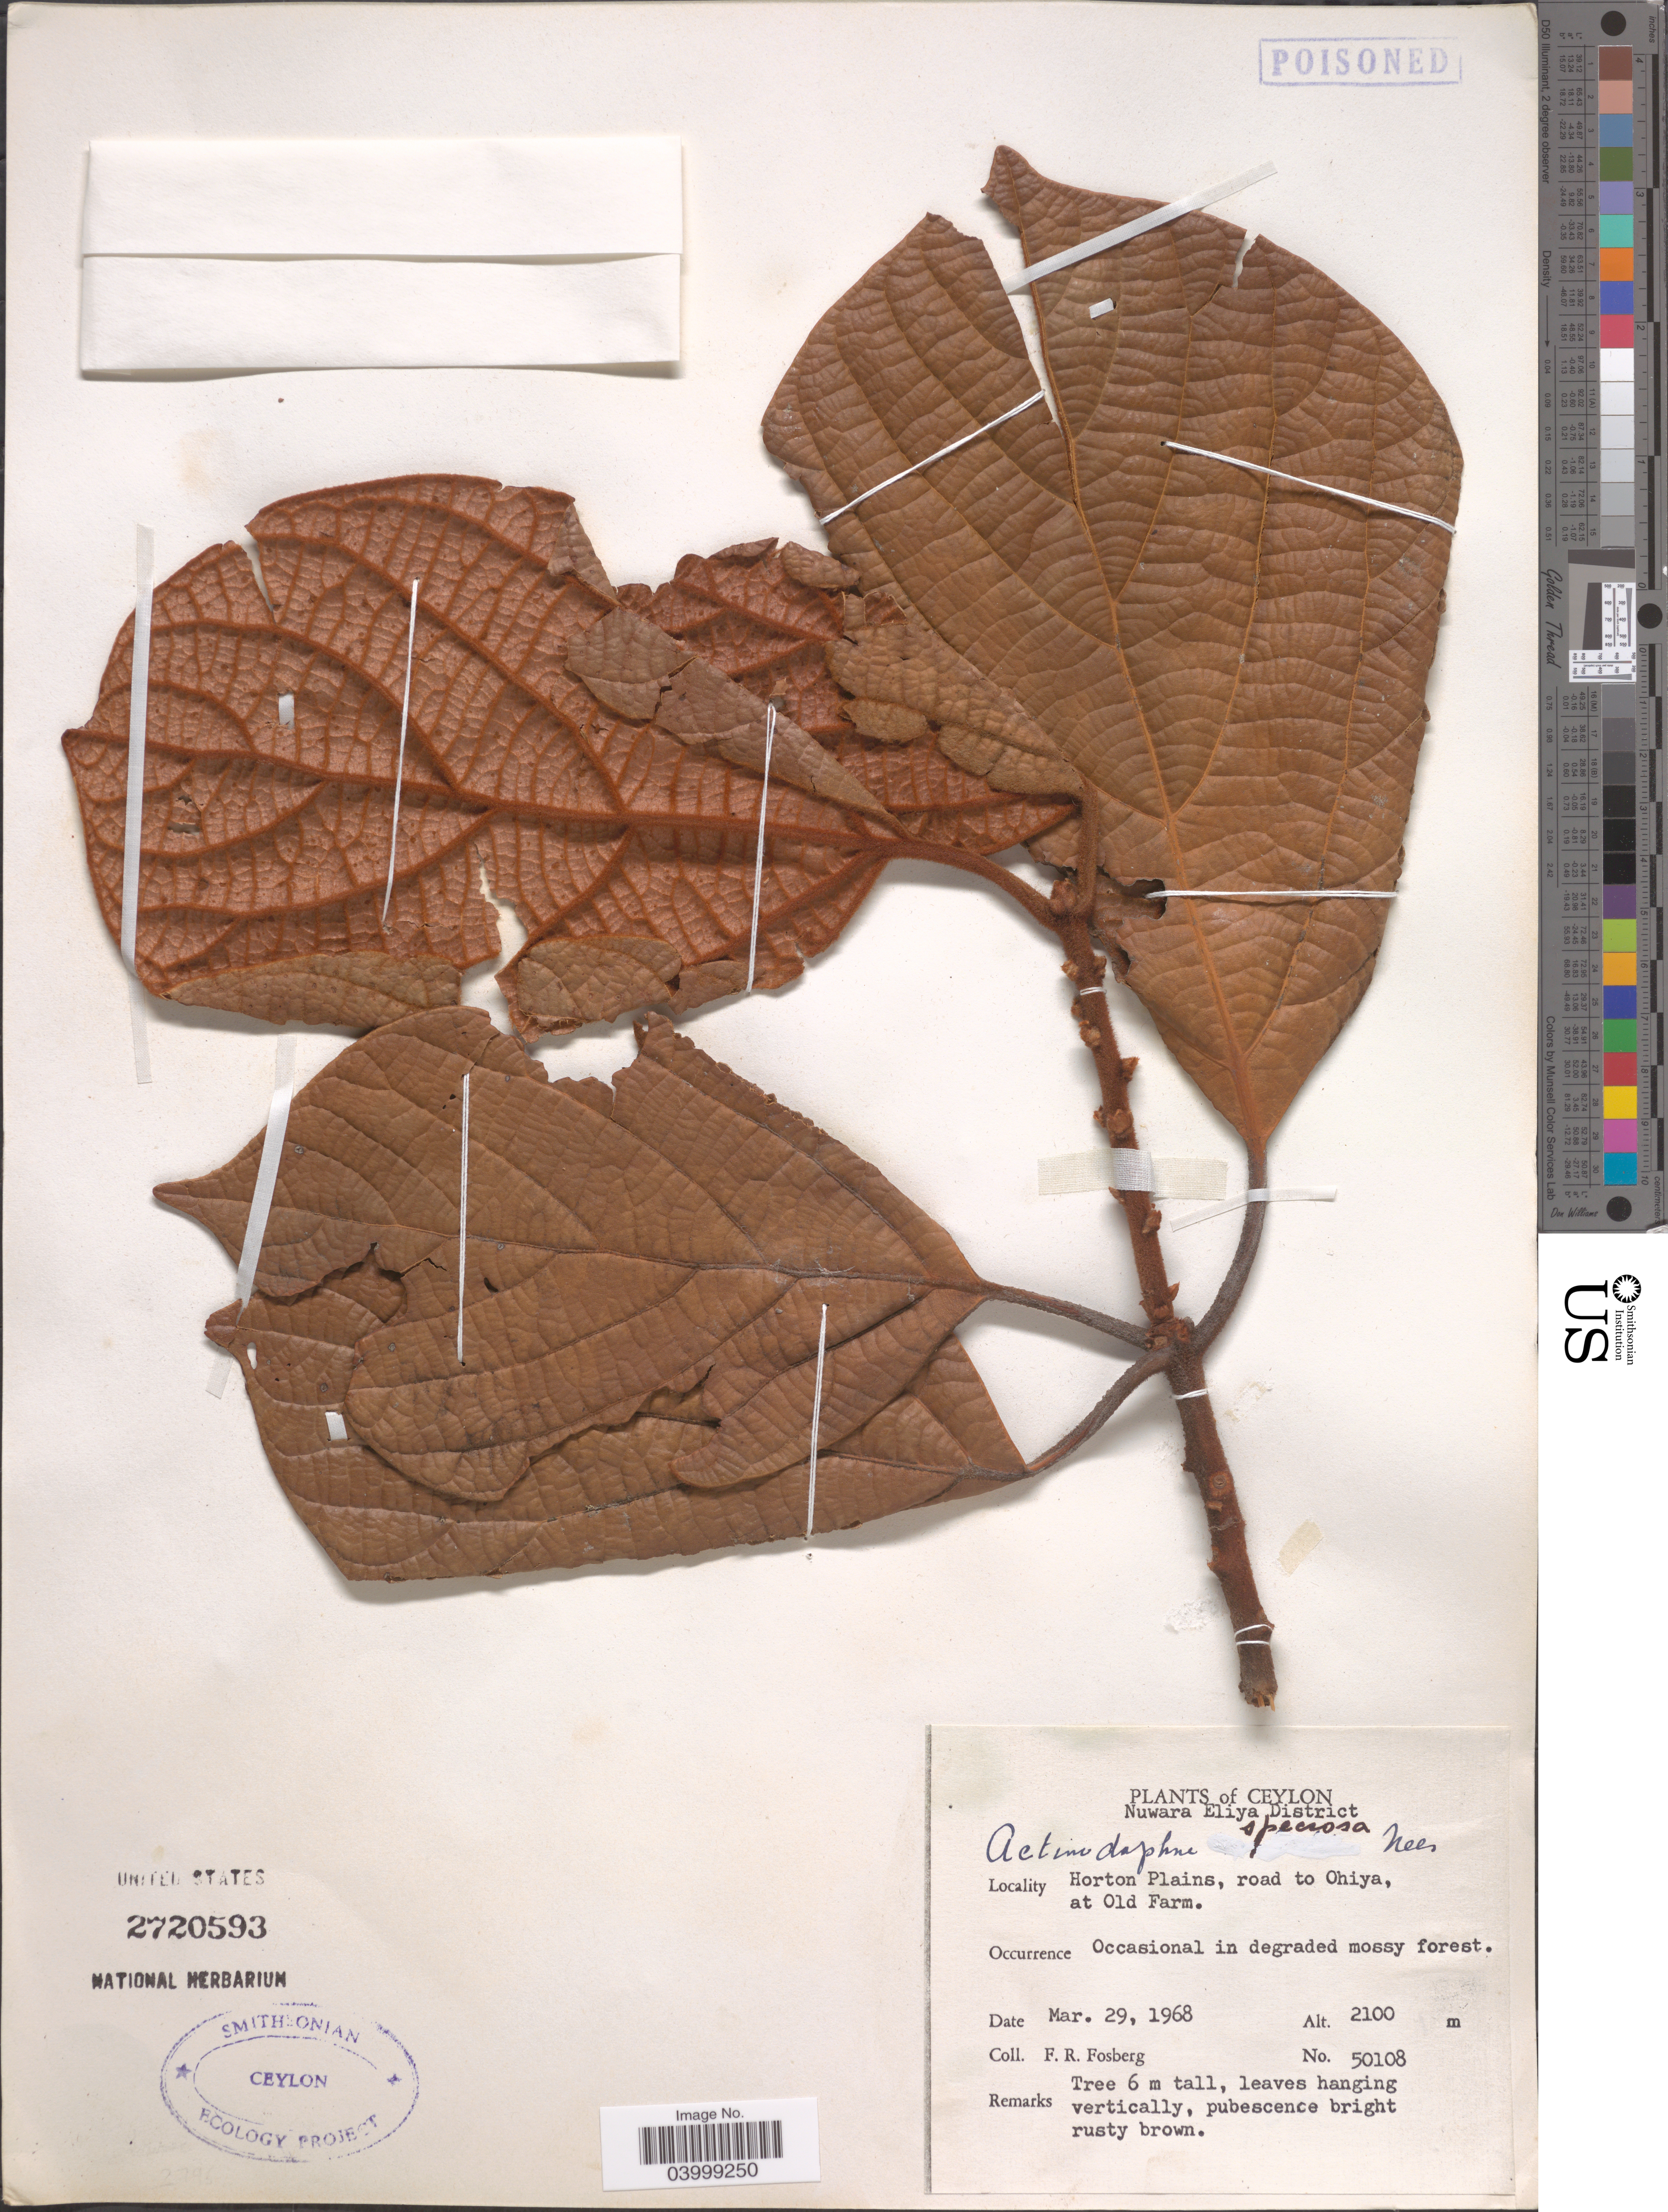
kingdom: Plantae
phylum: Tracheophyta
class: Magnoliopsida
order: Laurales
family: Lauraceae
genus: Actinodaphne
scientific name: Actinodaphne speciosa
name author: Nees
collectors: F. R. Fosberg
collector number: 50108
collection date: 1968-03-29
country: Sri Lanka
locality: Ceylon. Nuwara Eliya District. Horton Plains, road to Ohiya, at Old Farm.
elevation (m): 2100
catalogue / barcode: US 2720593